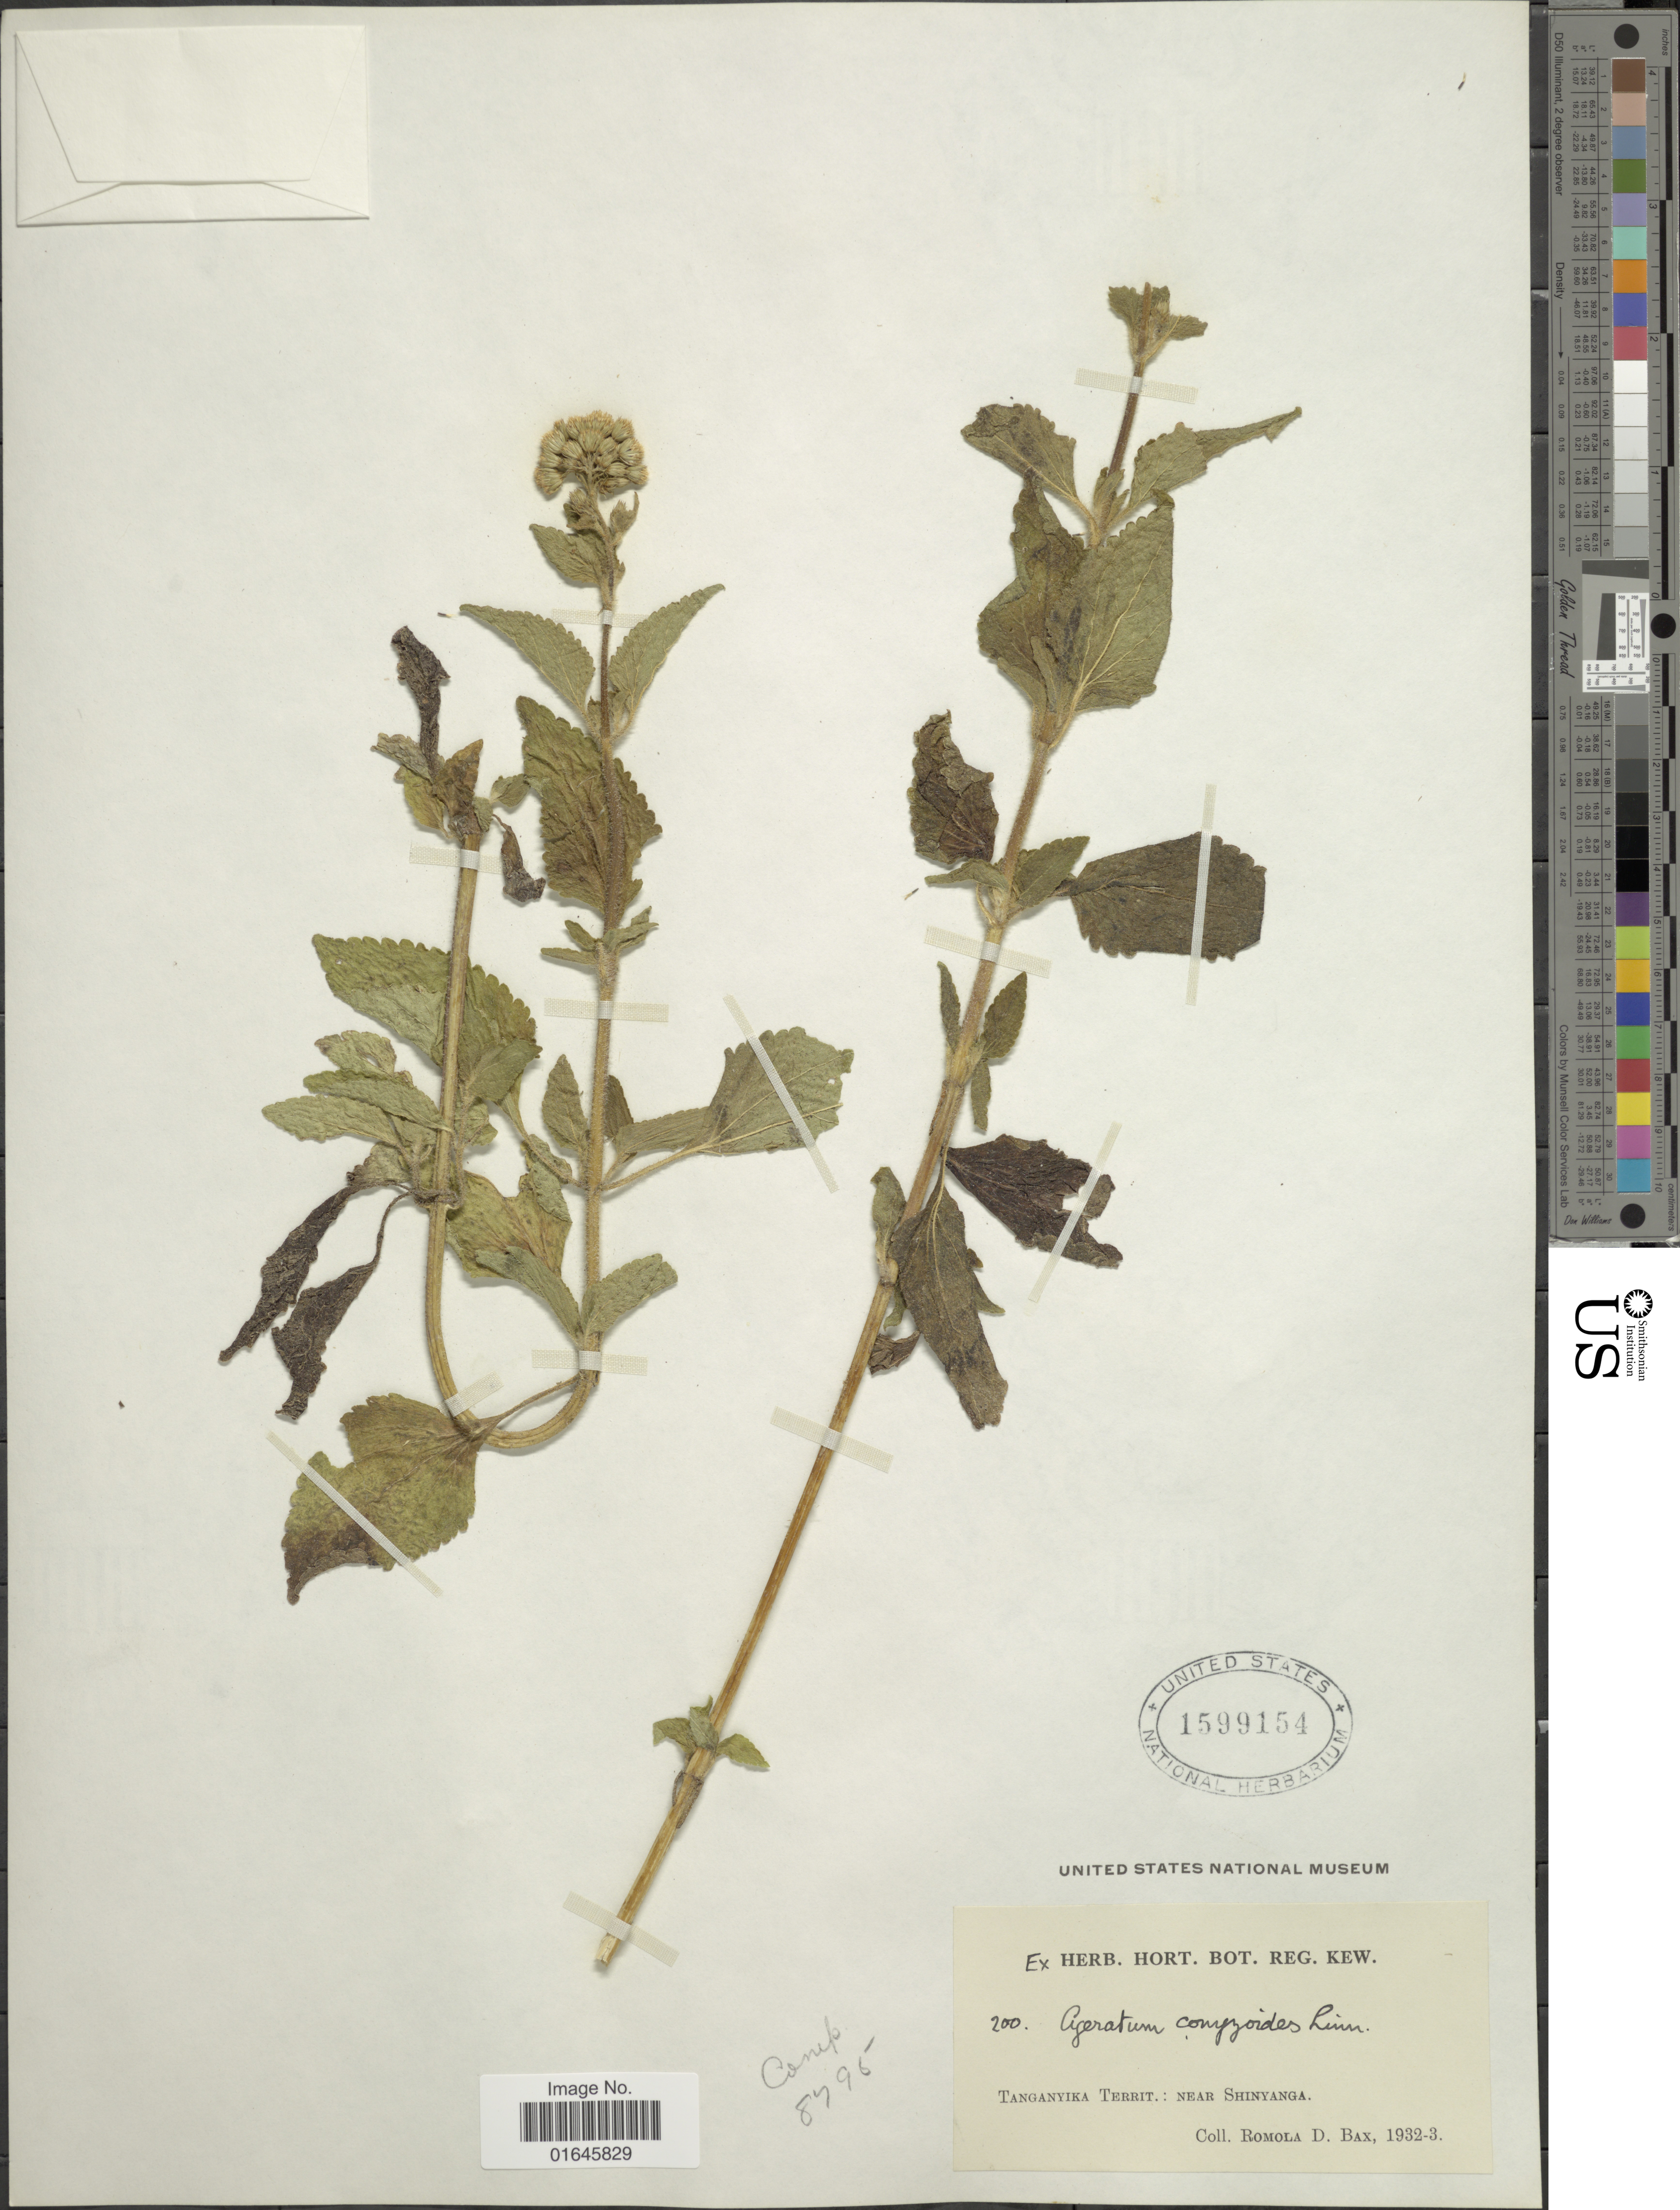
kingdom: Plantae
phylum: Tracheophyta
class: Magnoliopsida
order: Asterales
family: Asteraceae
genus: Ageratum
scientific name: Ageratum conyzoides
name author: L.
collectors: R. Bax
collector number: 200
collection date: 1932/1933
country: Tanzania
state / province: Shinyanga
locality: Tanganyika Territ: Near Shinyanga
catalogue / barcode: US 1599154